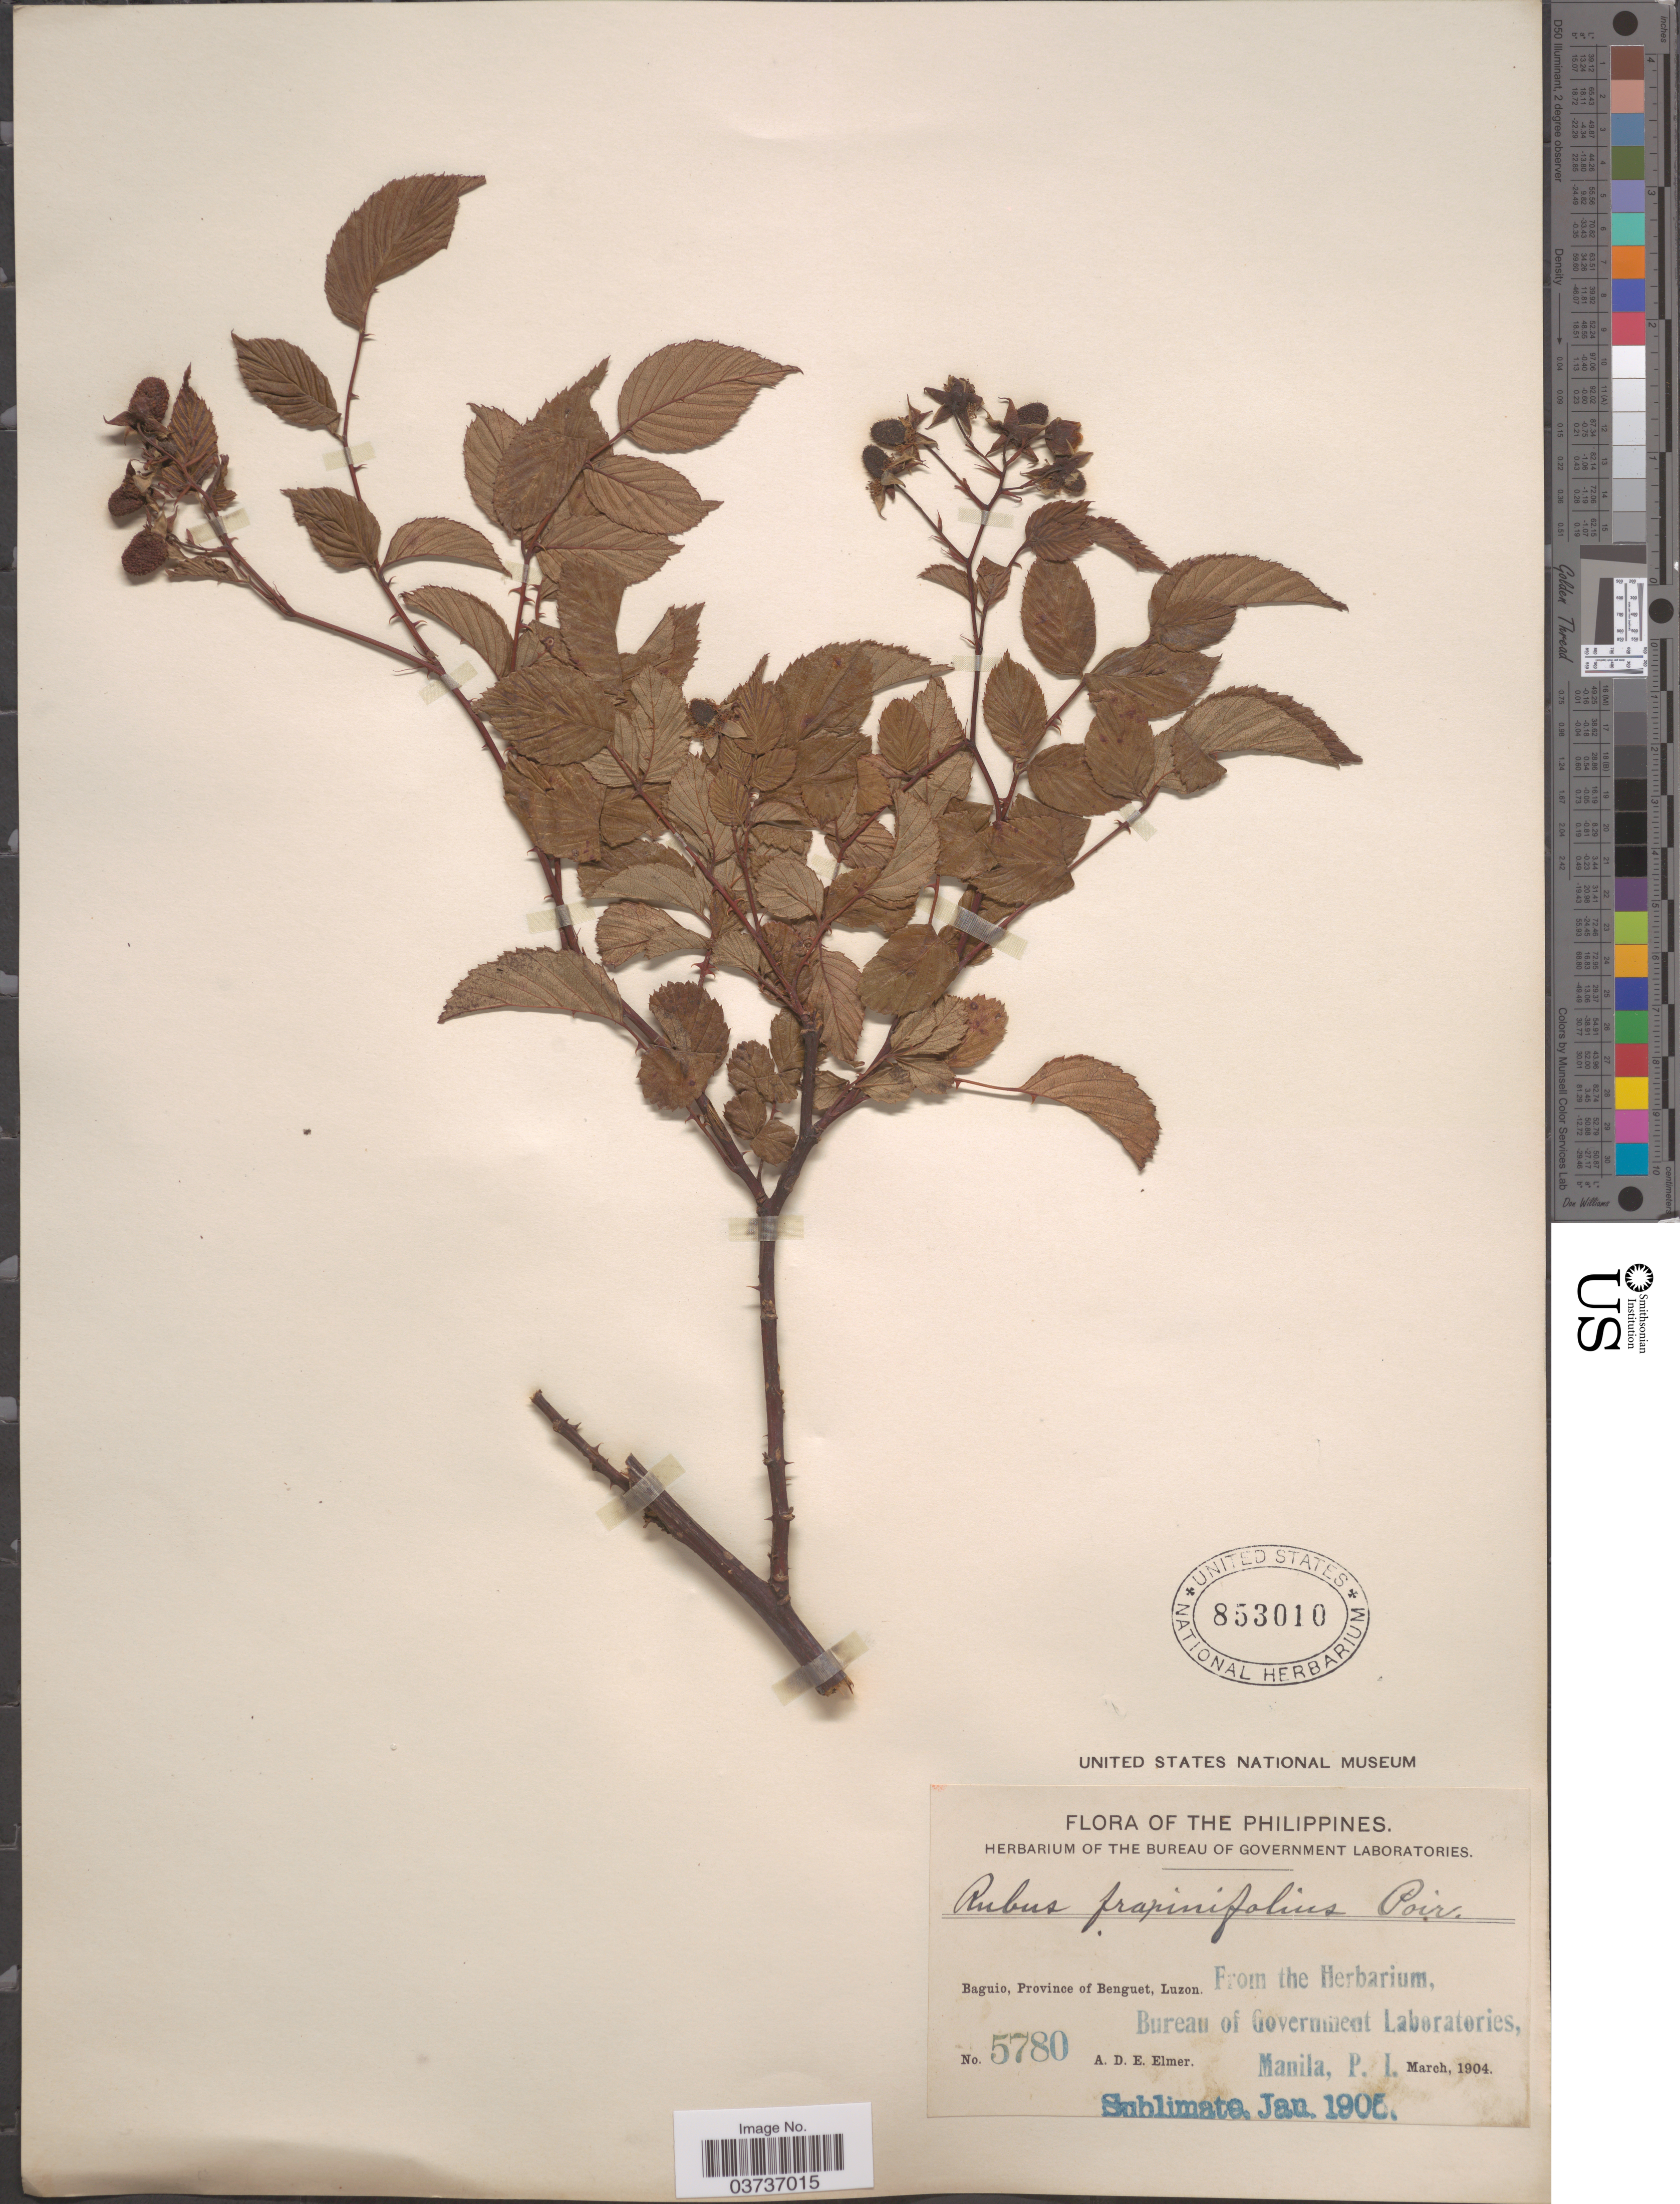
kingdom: Plantae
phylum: Tracheophyta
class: Magnoliopsida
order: Rosales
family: Rosaceae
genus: Rubus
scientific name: Rubus fraxinifolius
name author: Hayata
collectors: A. D. E. Elmer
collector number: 5780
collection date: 1904-03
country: Philippines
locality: Baguio, Province of Benguet, Luzon.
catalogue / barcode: US 853010